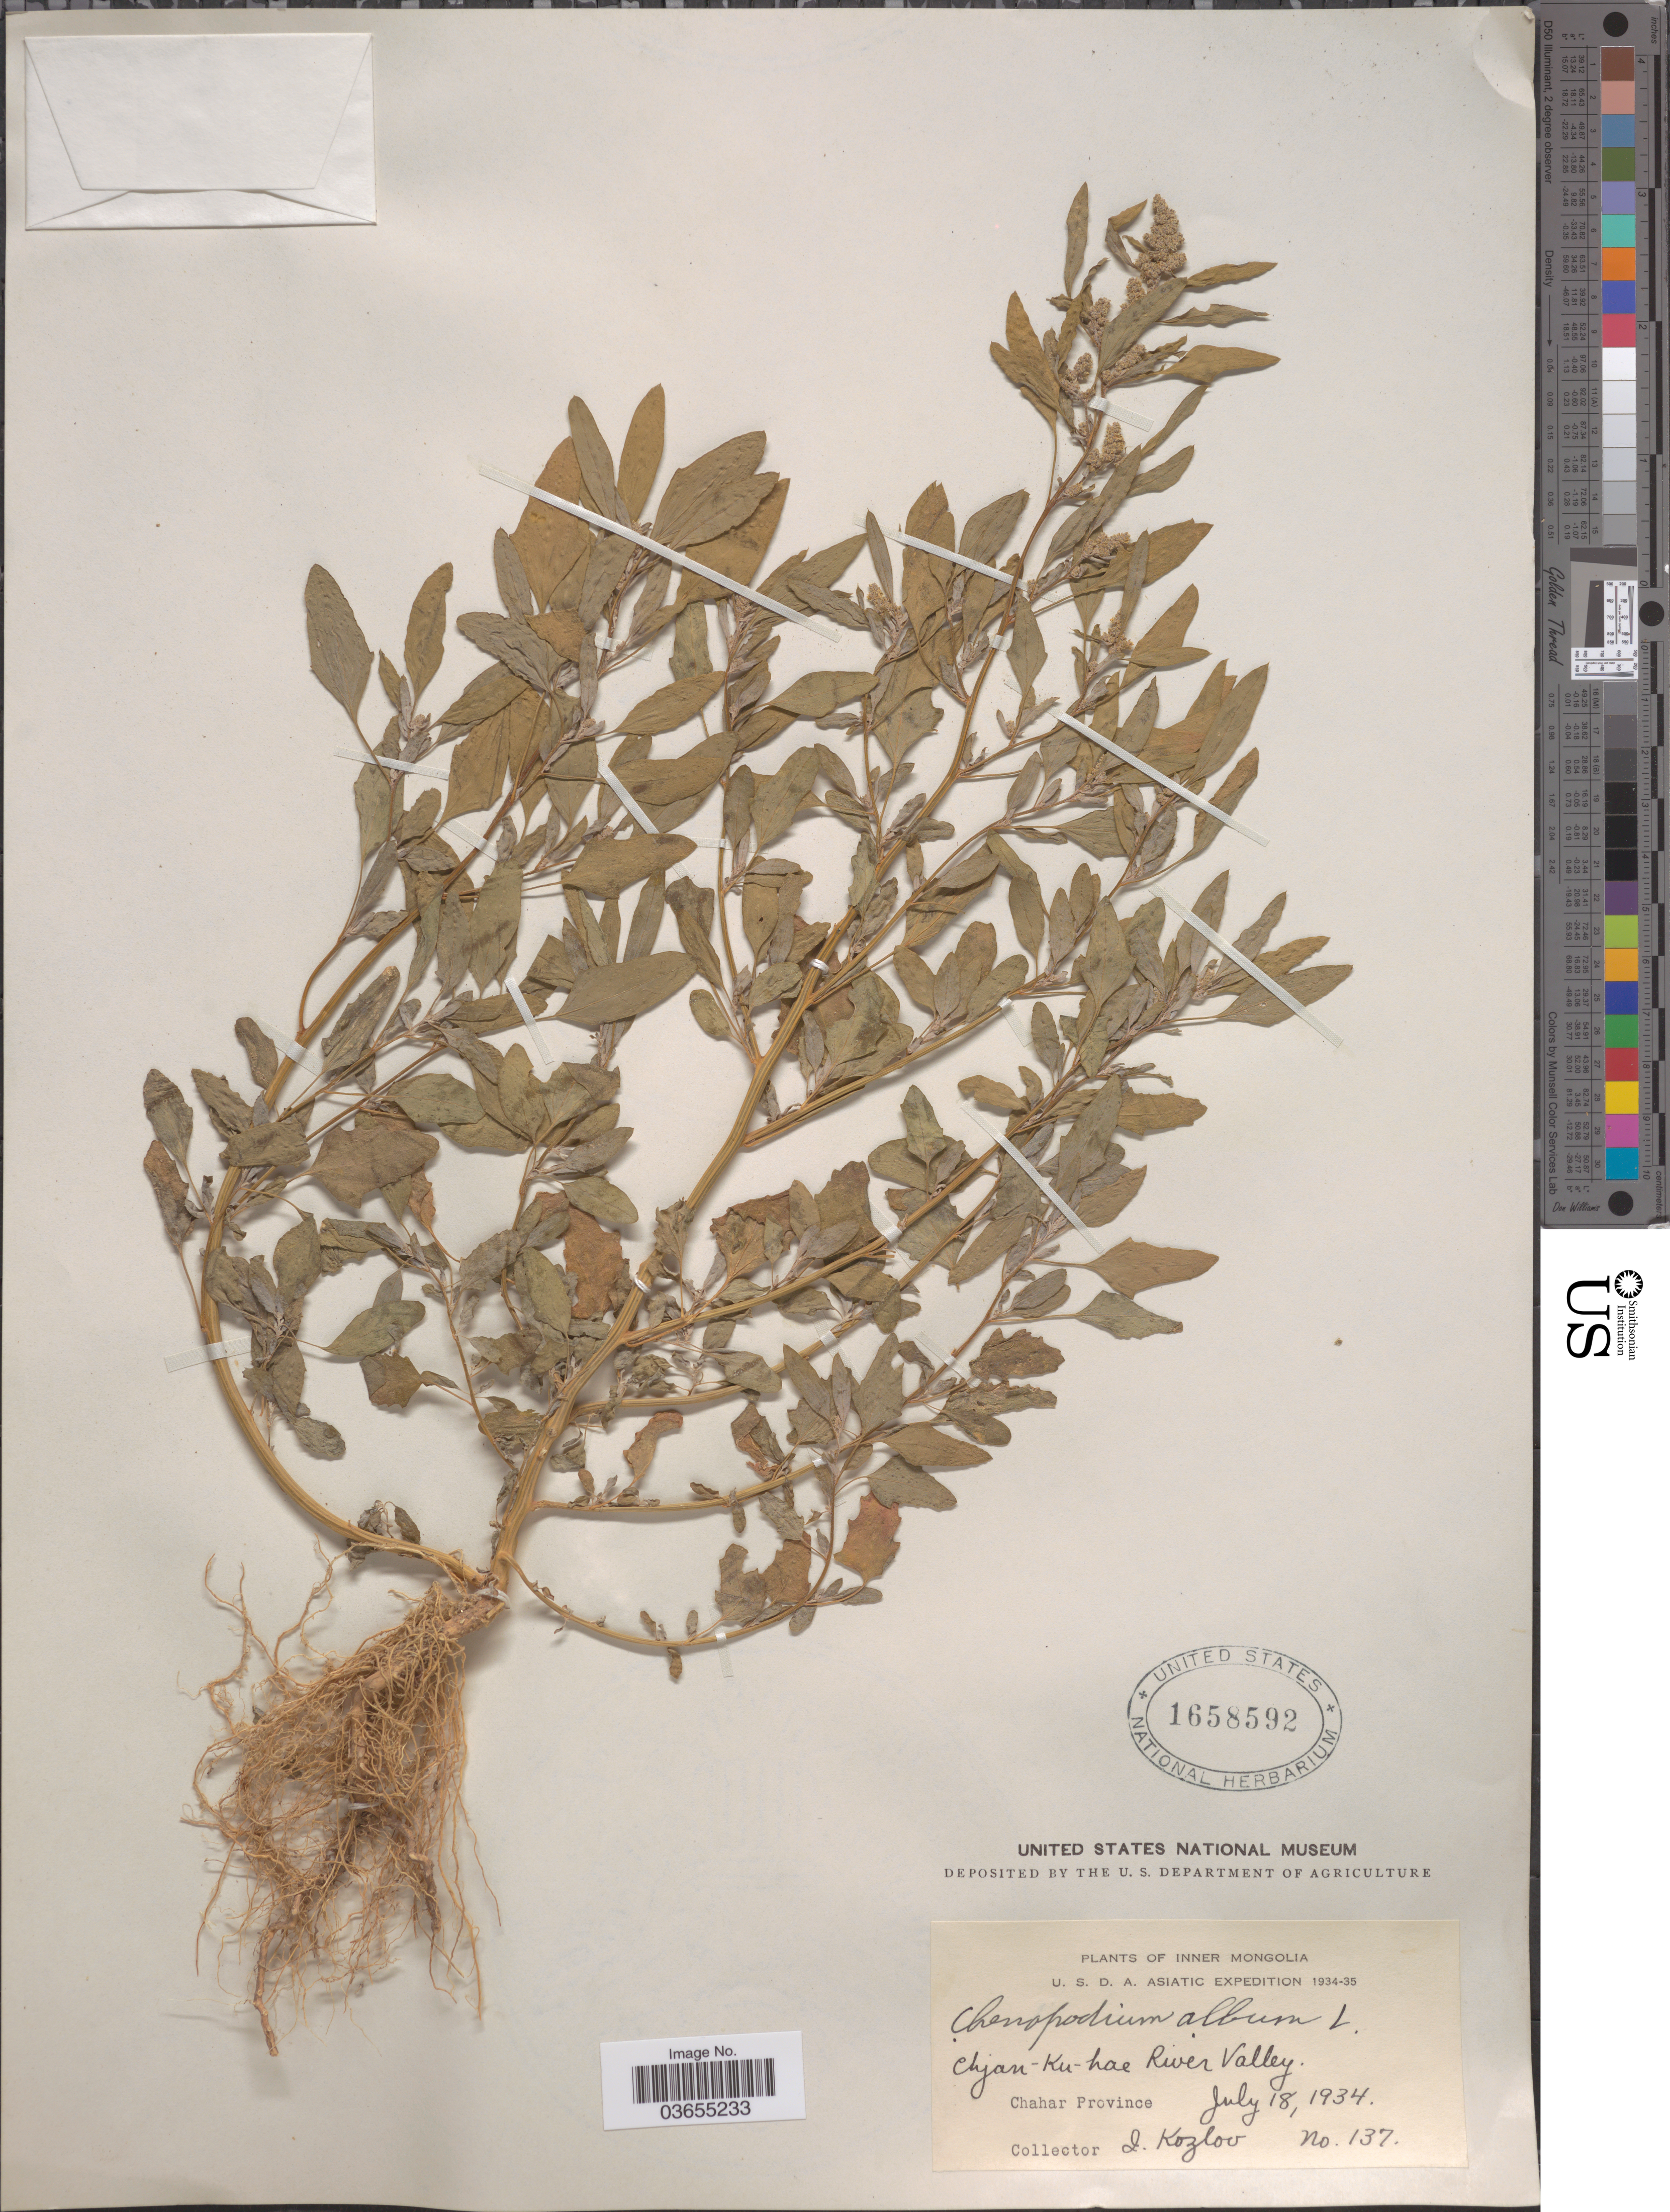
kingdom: Plantae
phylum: Tracheophyta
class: Magnoliopsida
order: Caryophyllales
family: Amaranthaceae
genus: Chenopodium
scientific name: Chenopodium album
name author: L.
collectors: I. Kozlov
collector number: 137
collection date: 1934-07-18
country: China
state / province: Nei Monggol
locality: Inner Mongolia. Chian-Ku-hae River Valley. Chahar Province.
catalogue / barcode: US 1658592